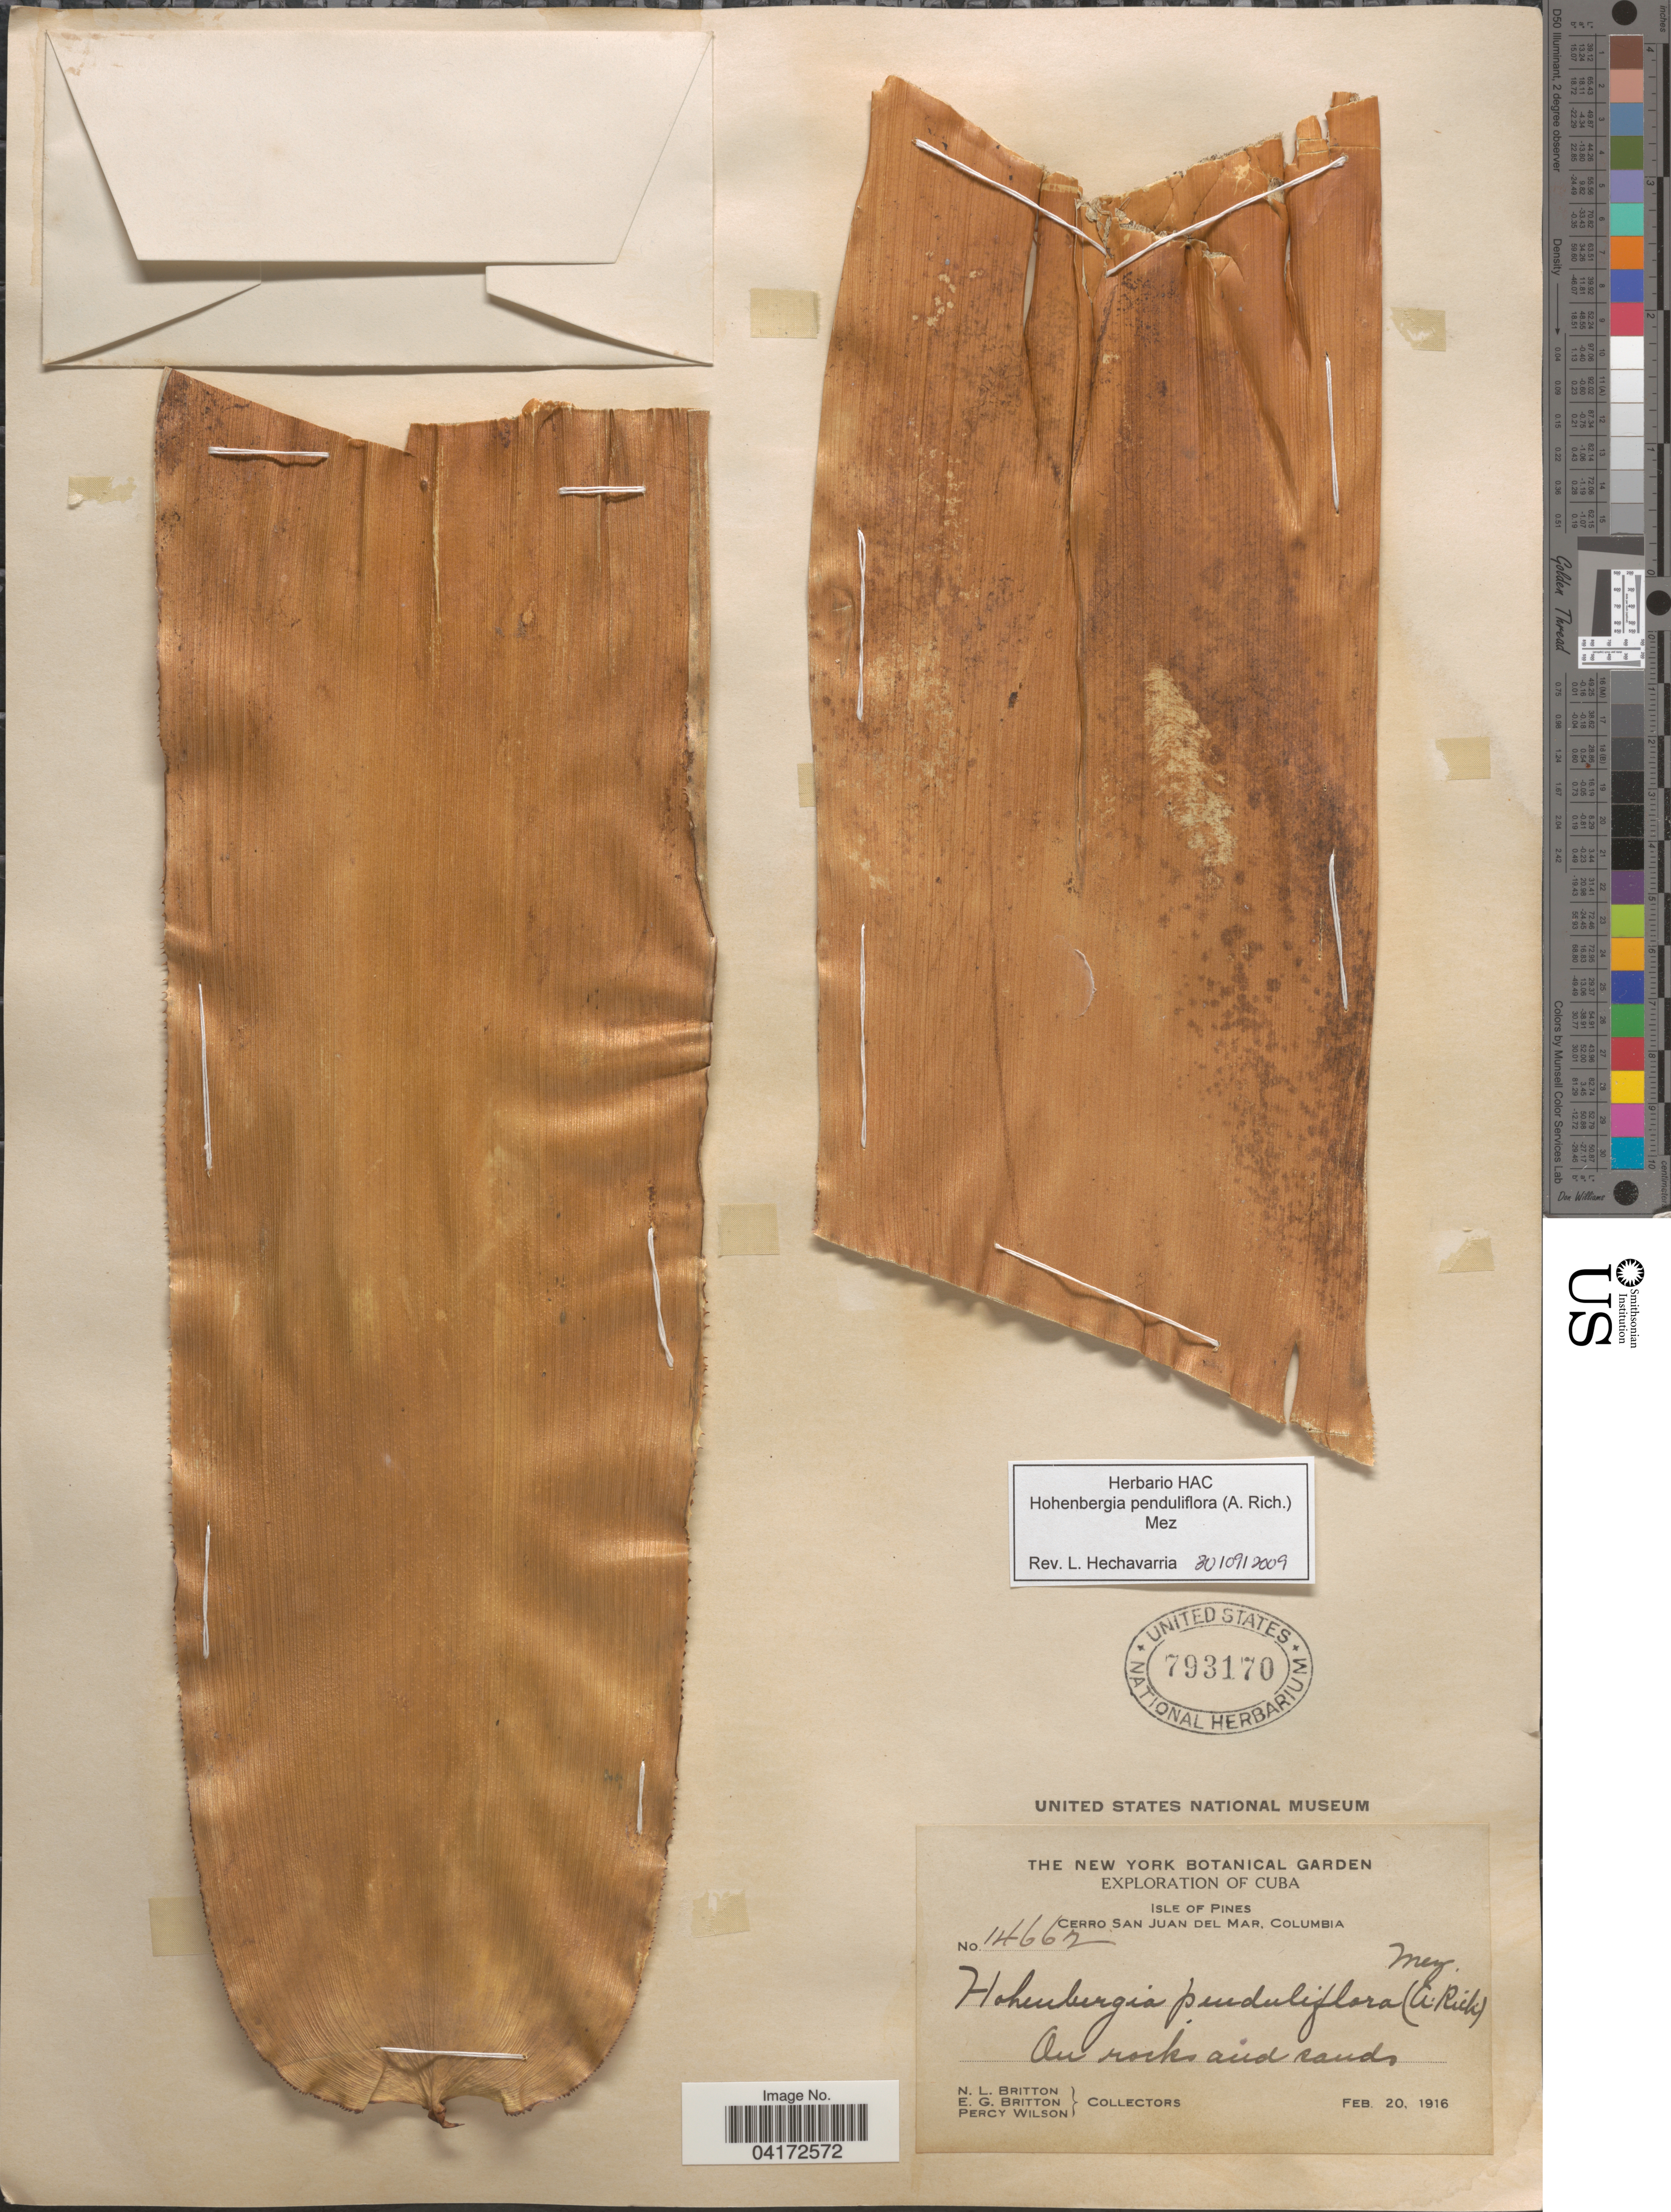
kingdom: Plantae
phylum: Tracheophyta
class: Liliopsida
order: Poales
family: Bromeliaceae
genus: Hohenbergia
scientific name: Hohenbergia penduliflora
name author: (A. Rich.) Mez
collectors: Mrs. N. L. Britton, E. G. Britton & P. Wilson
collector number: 14662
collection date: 1916-02-20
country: Cuba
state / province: Isla de la Juventud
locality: Exploration of Cuba. Isle of Pines. Cerro San Juan del Mar, Columbia.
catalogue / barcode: US 793170